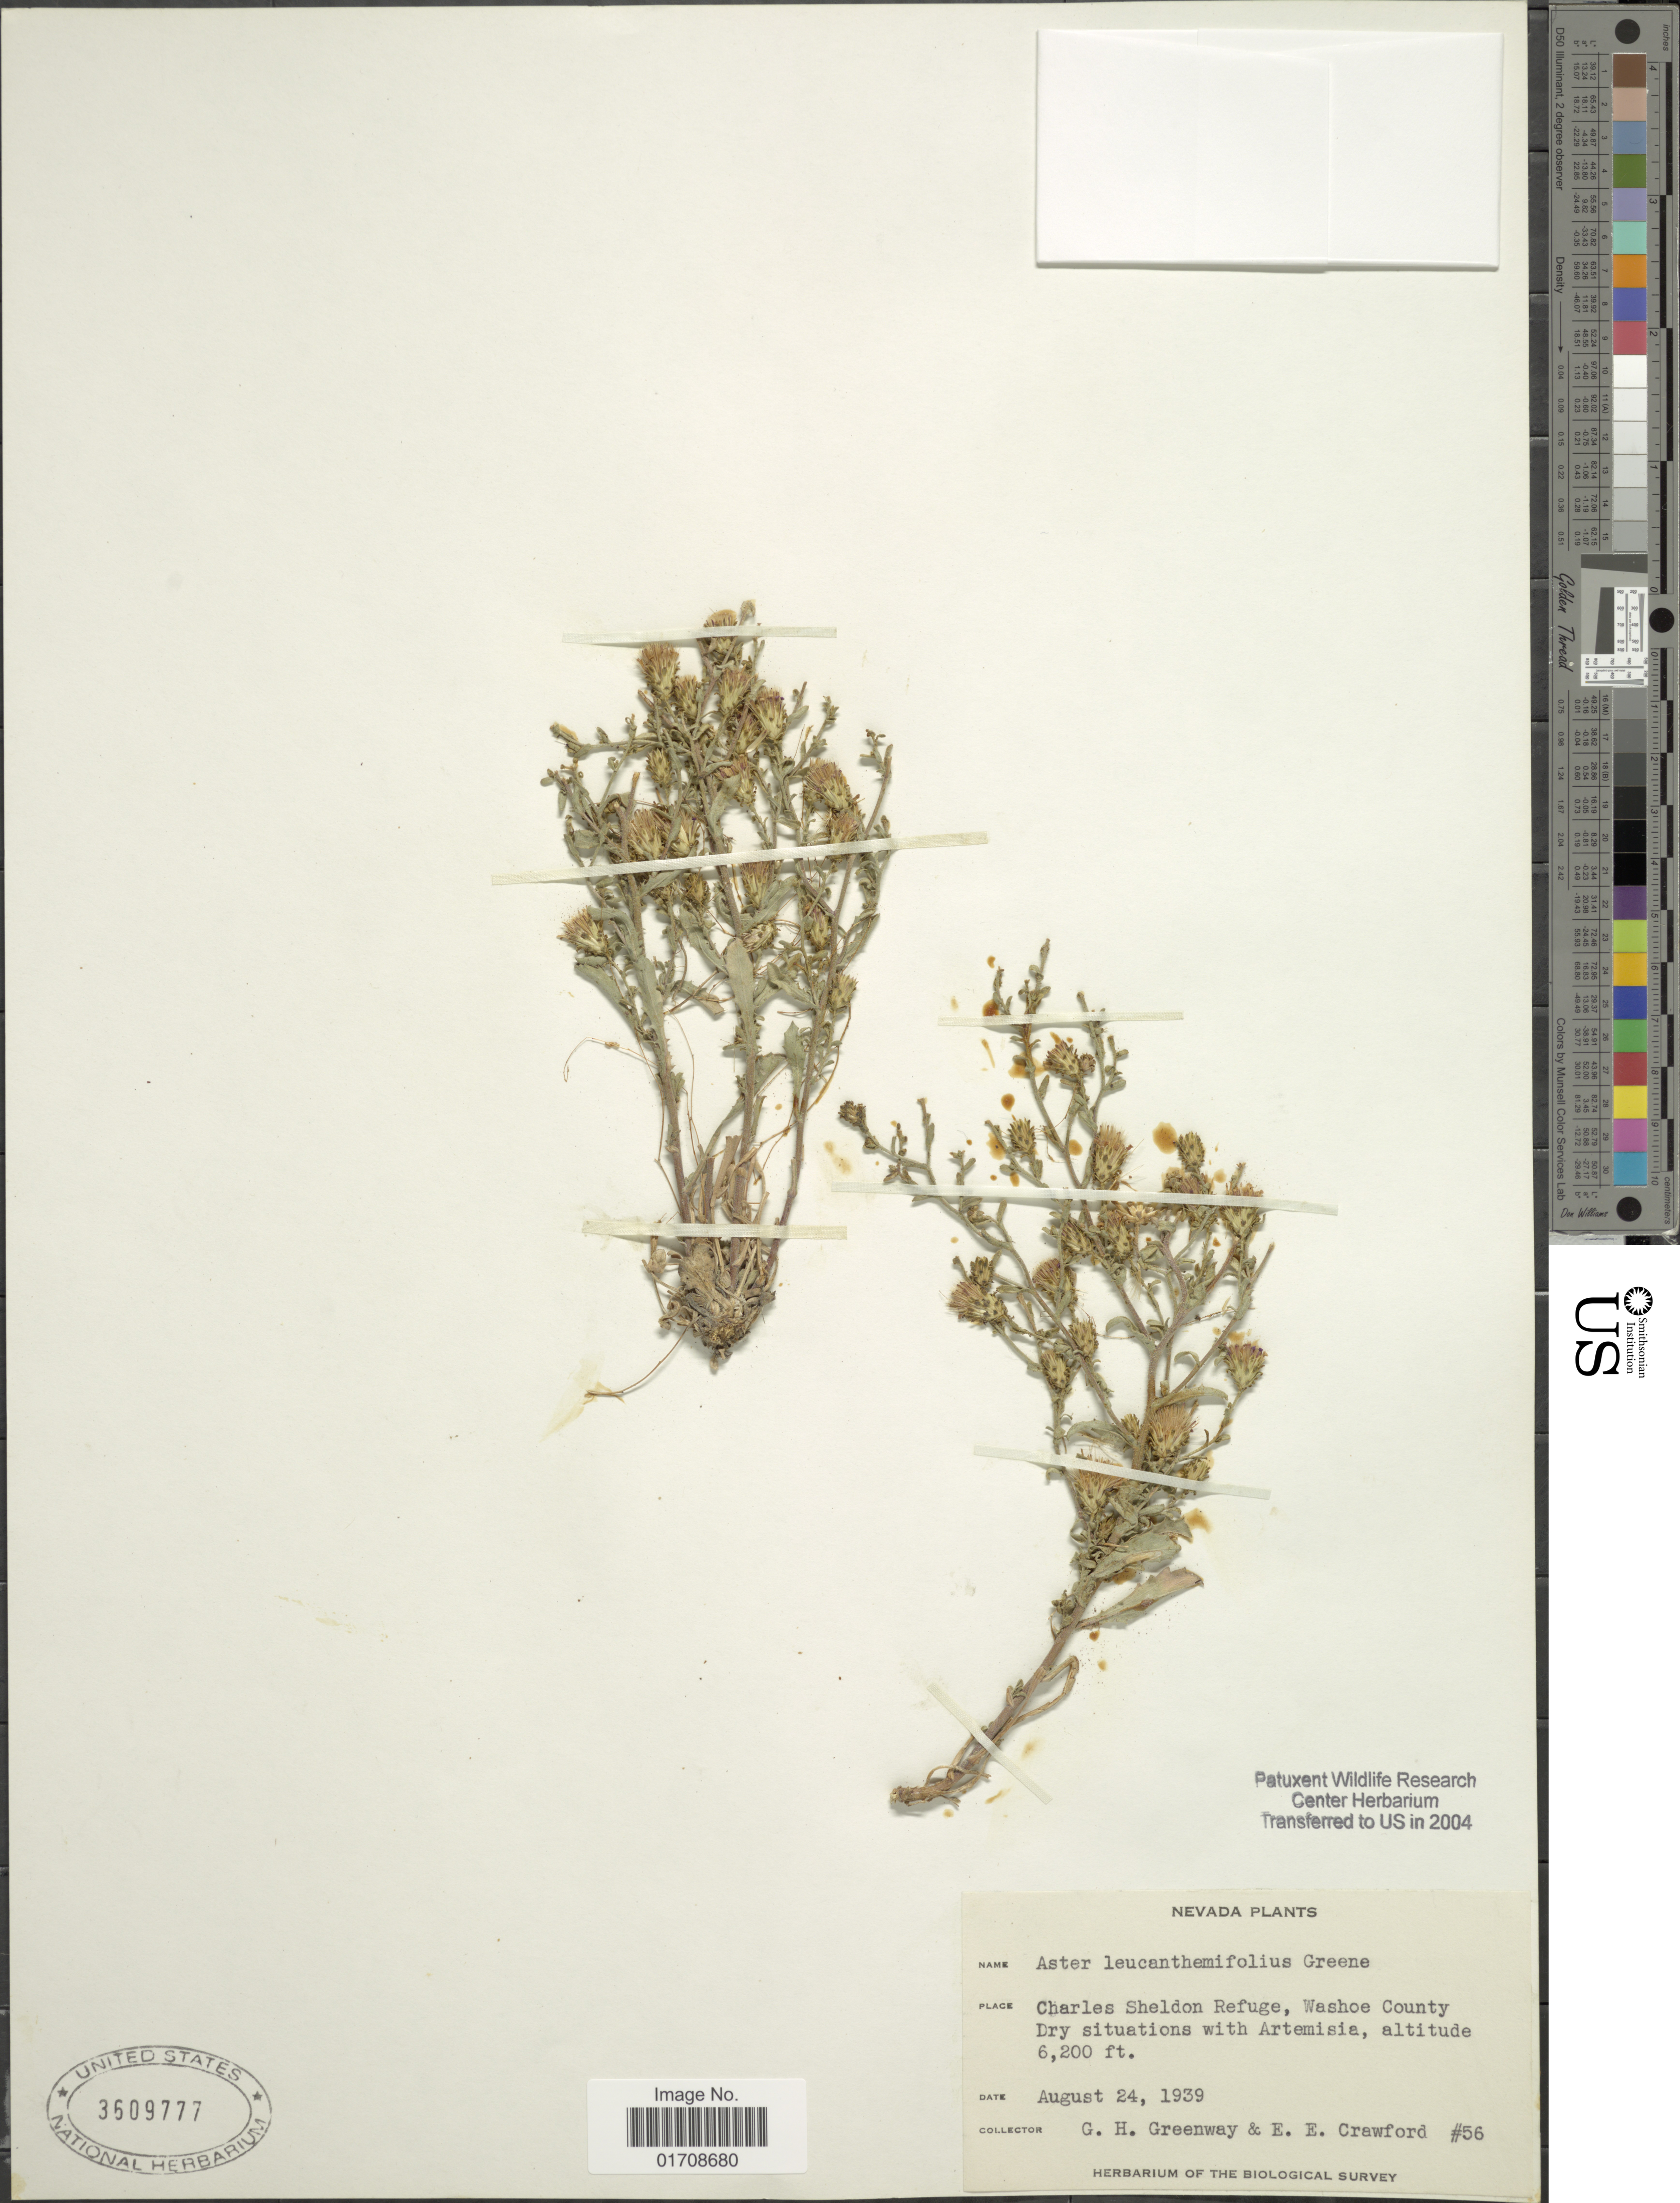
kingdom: Plantae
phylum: Tracheophyta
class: Magnoliopsida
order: Asterales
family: Asteraceae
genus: Machaeranthera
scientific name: Machaeranthera canescens var. leucanthemifolius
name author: (Greene) S.L. Welsh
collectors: G. Greenway & E. Crawford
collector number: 56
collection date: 1939-08-24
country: United States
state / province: Nevada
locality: Charles Sheldon Refuge, Washoe County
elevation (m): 1890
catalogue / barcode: US 3609777